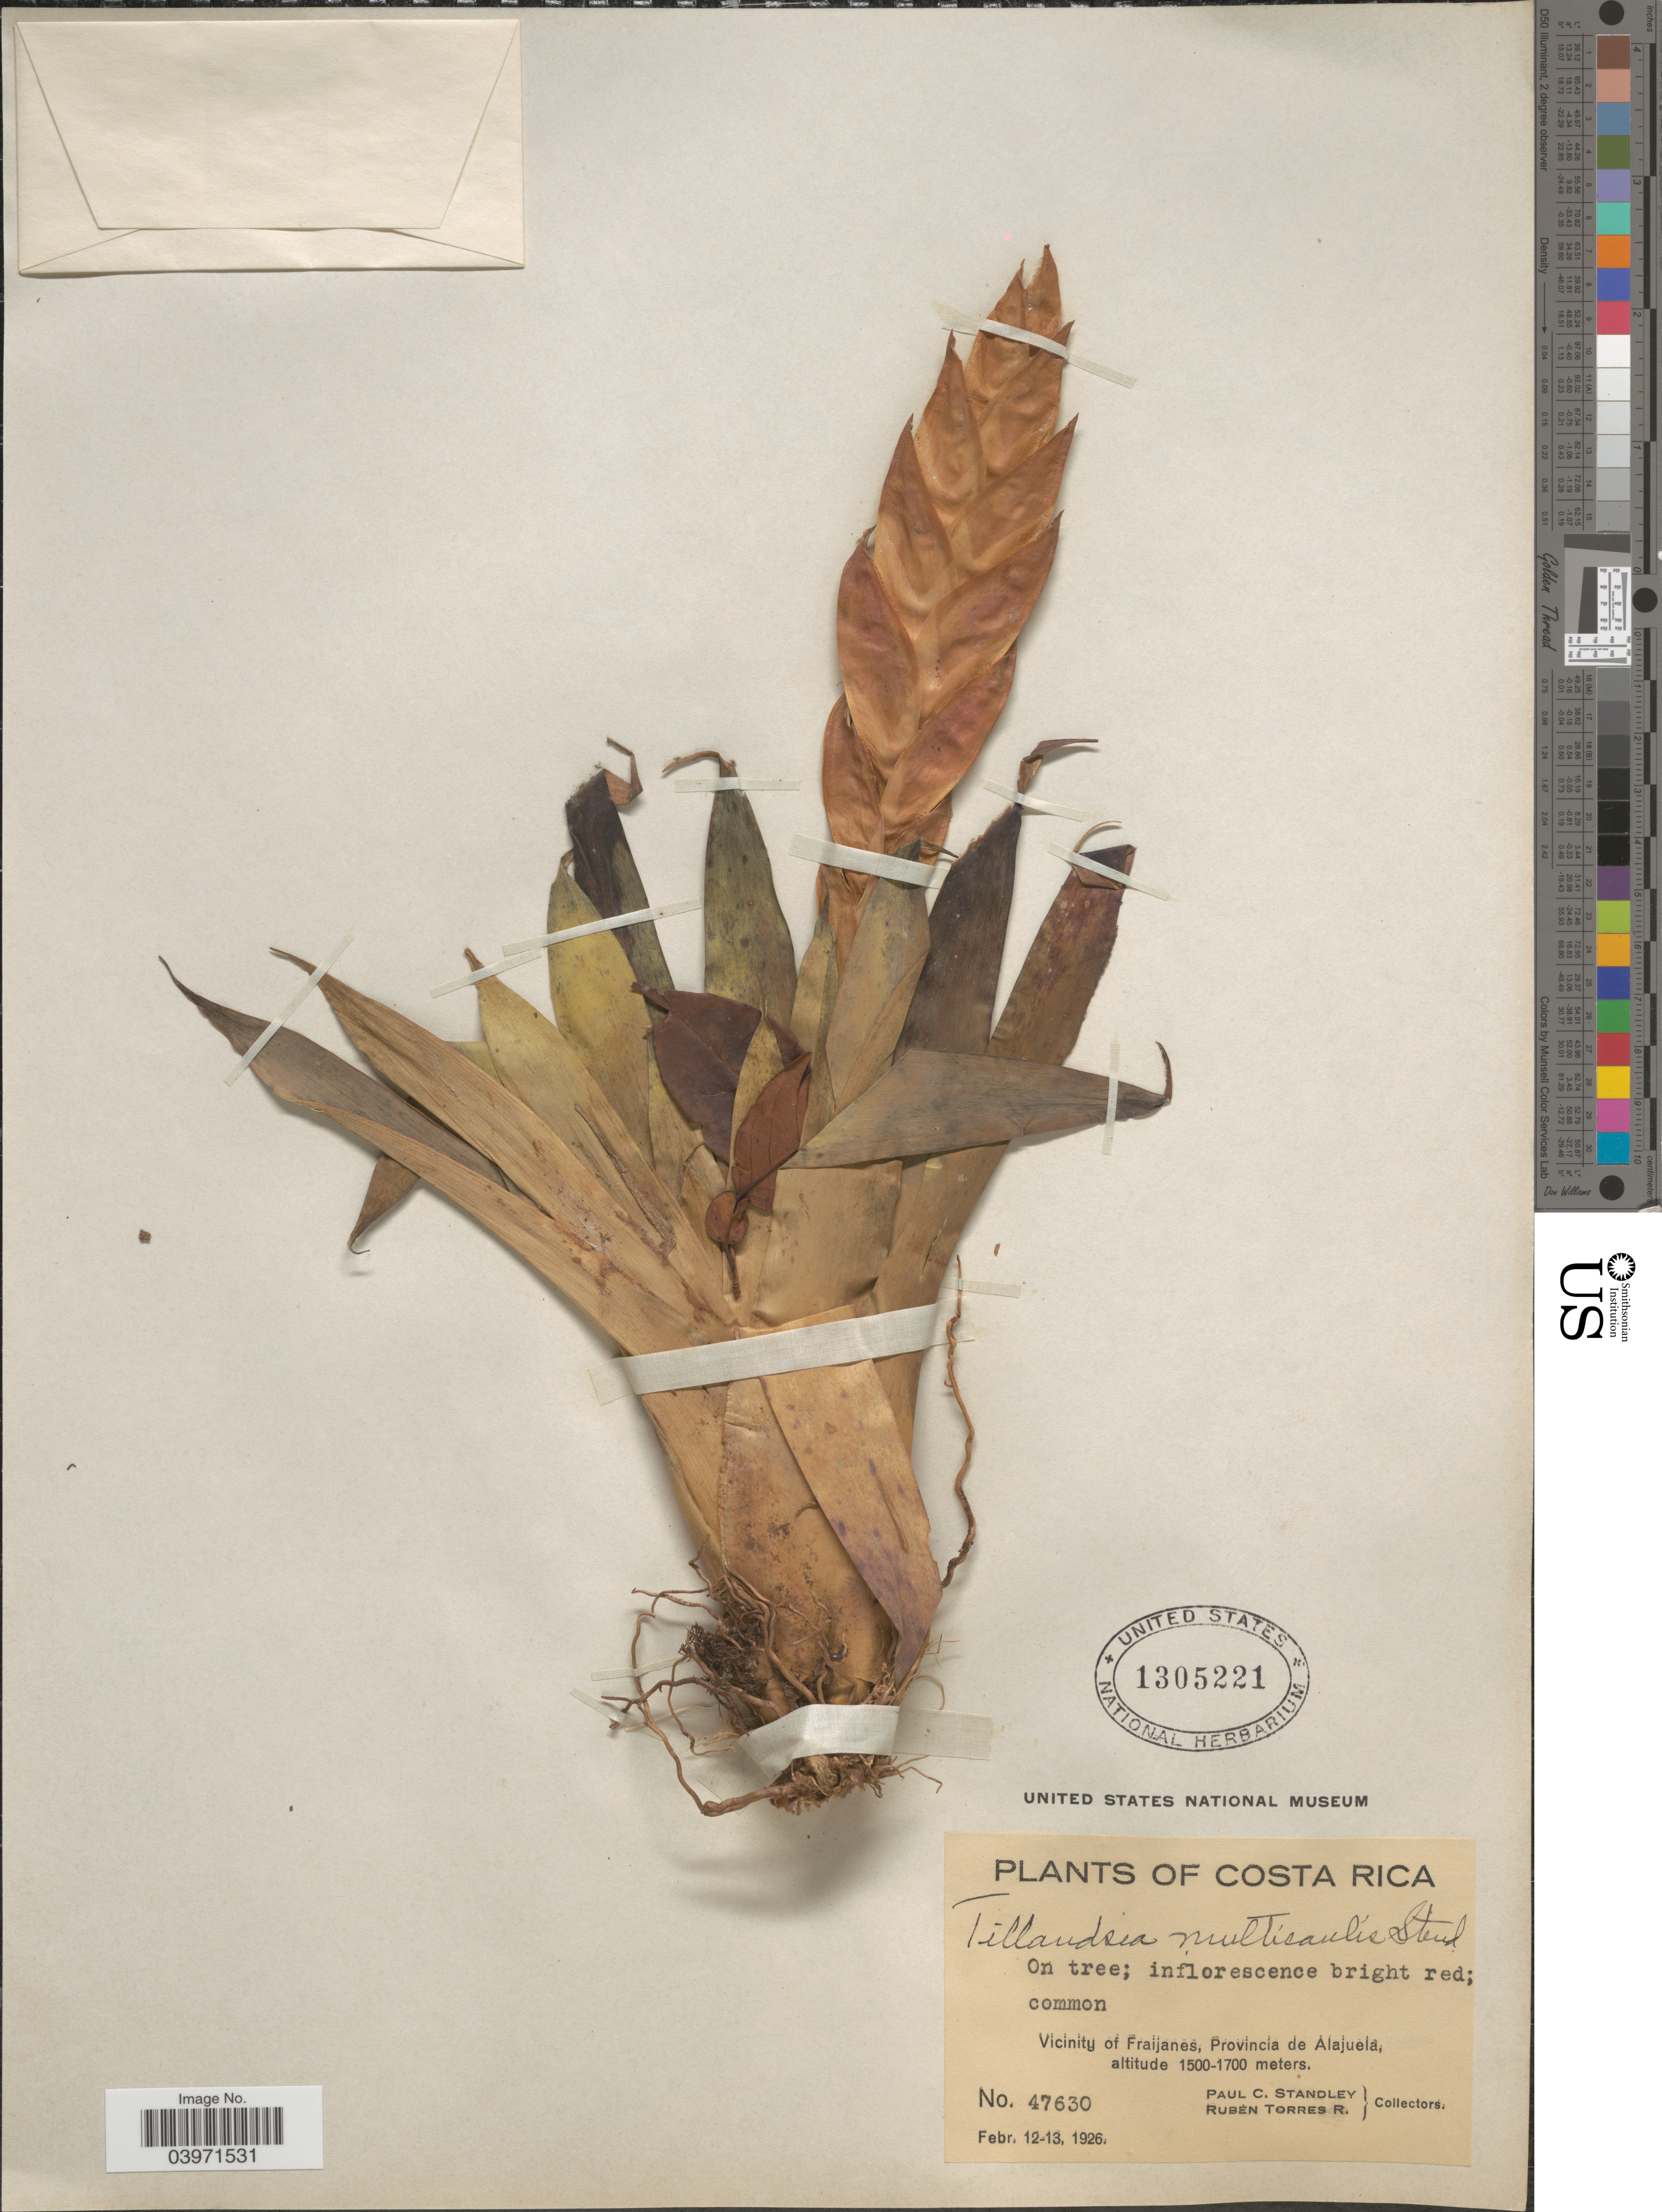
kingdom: Plantae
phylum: Tracheophyta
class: Liliopsida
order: Poales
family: Bromeliaceae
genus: Tillandsia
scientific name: Tillandsia multicaulis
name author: Steud.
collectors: P. C. Standley & R. Torres Rojas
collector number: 47630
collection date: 1926-02-12/1926-02-13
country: Costa Rica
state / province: Alajuela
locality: Vicinity of Fraijanes.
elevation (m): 1500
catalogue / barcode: US 1305221